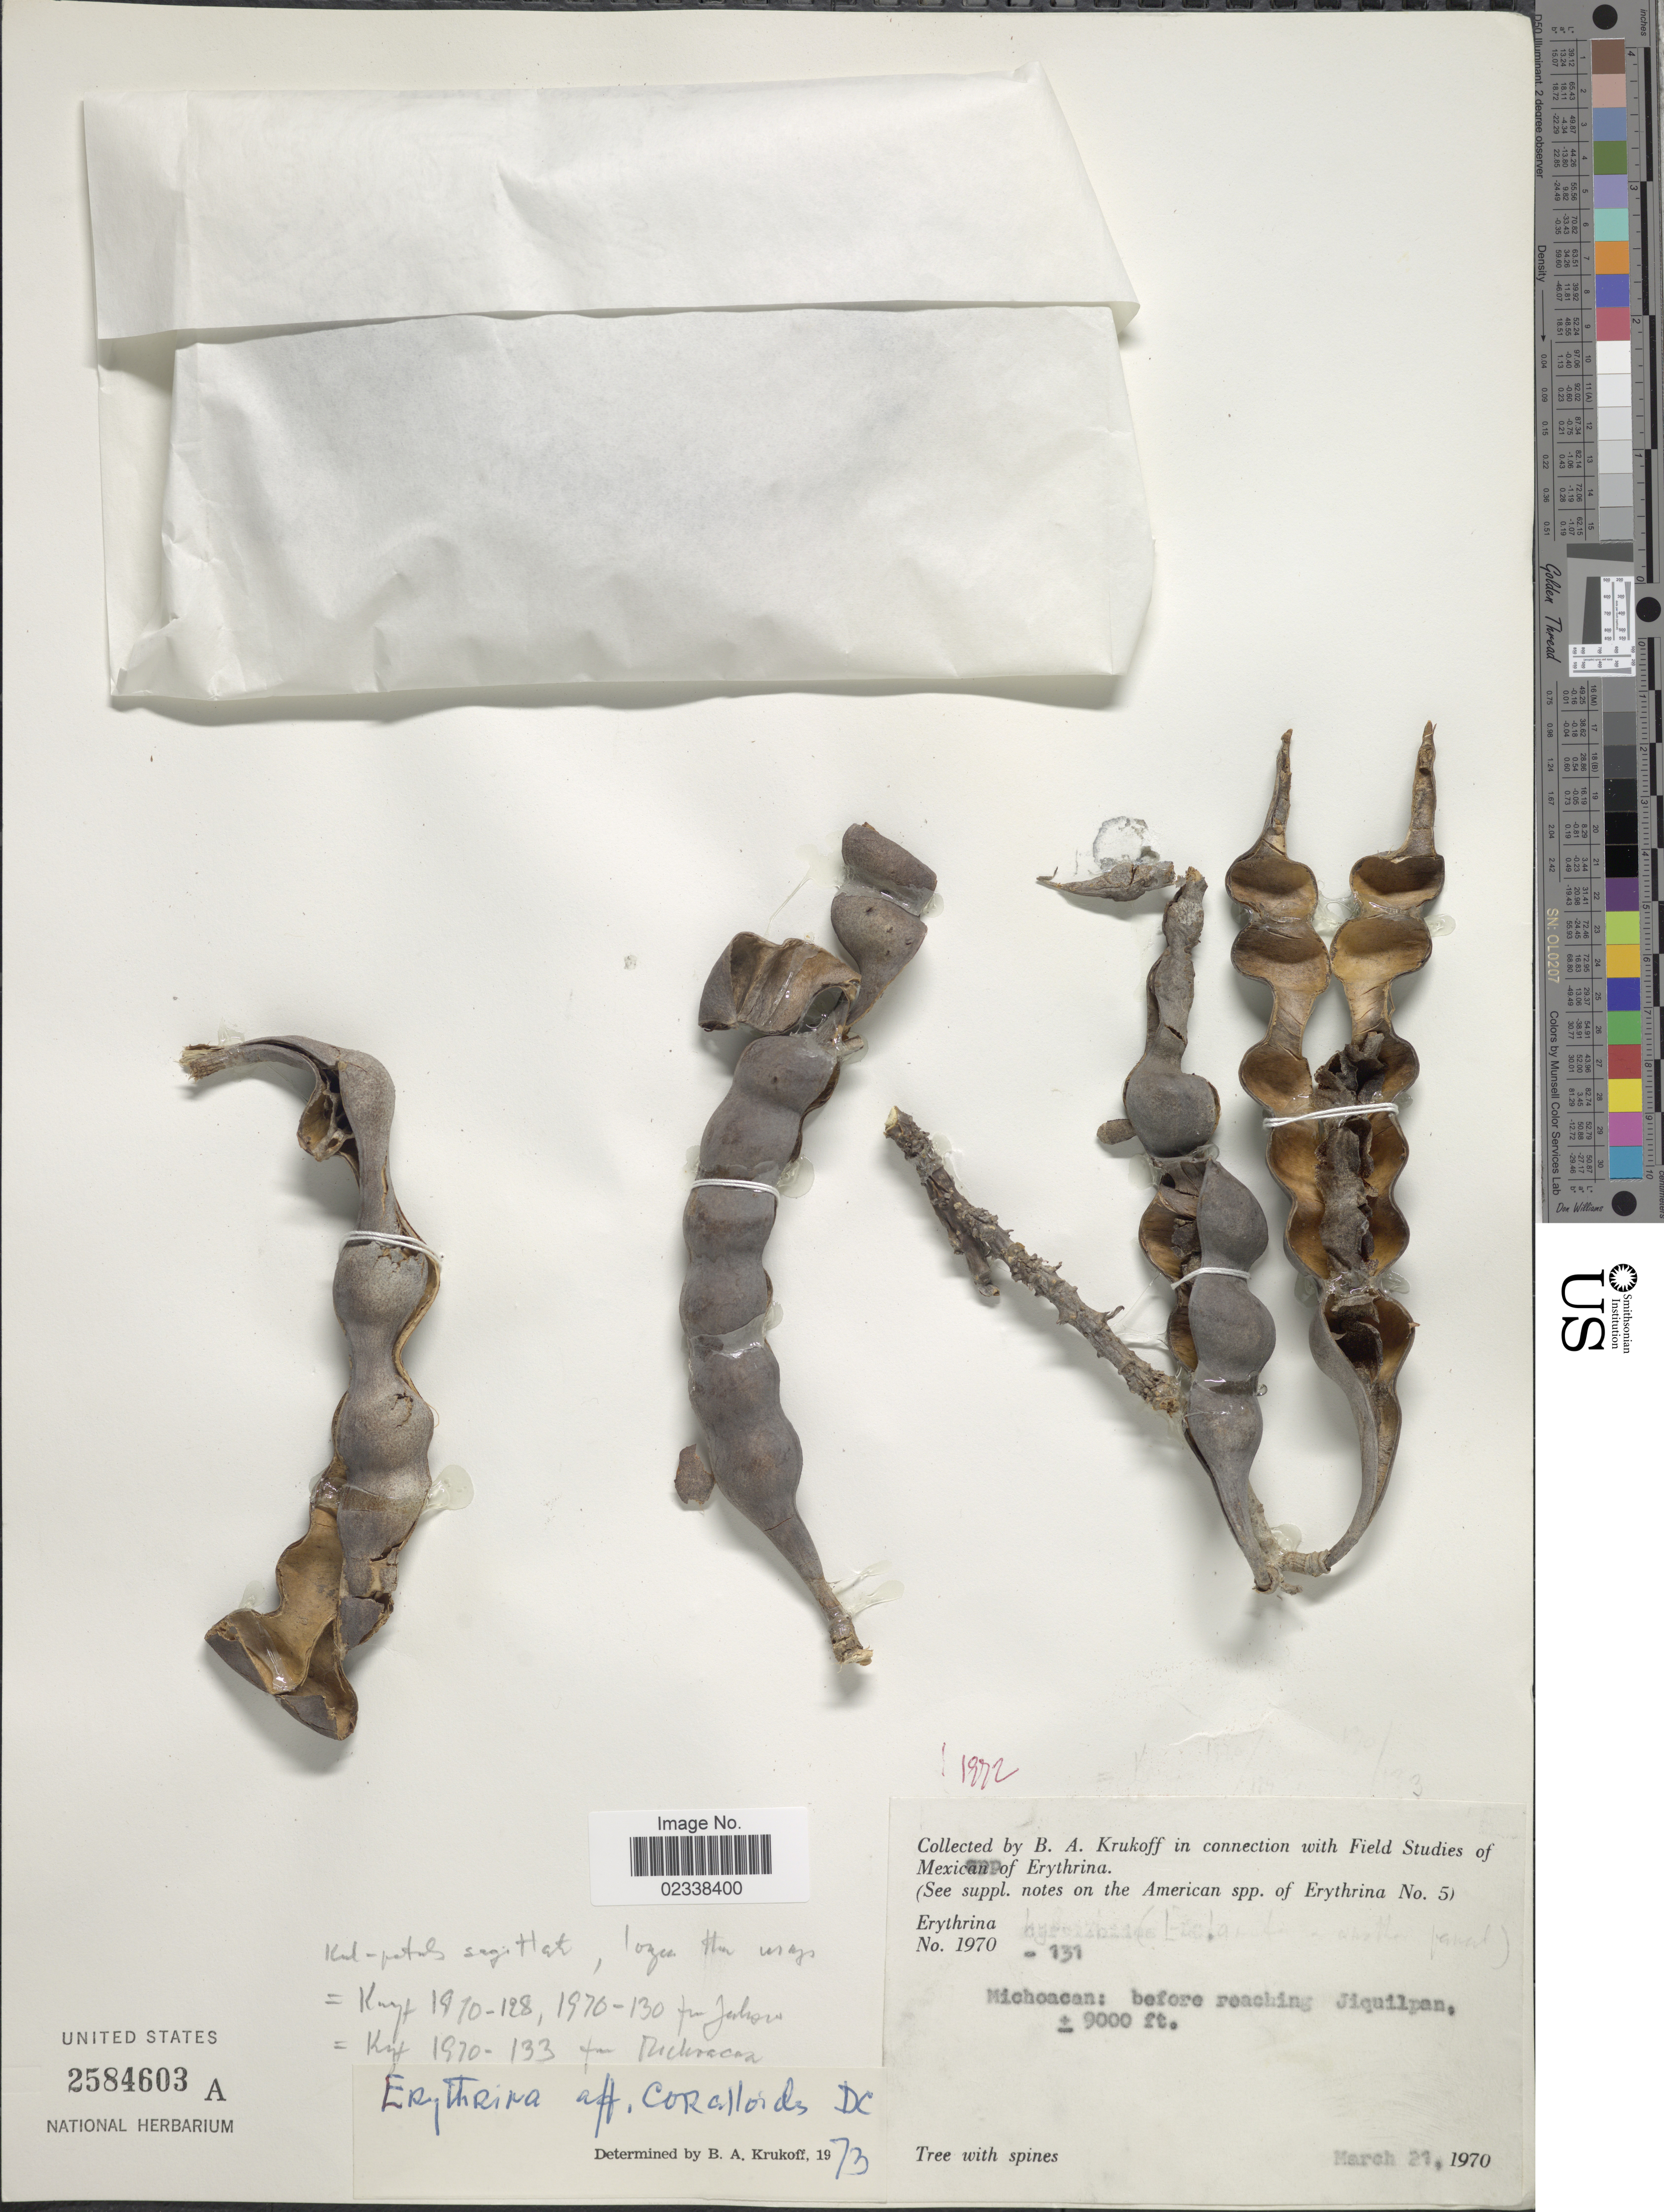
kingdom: Plantae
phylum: Tracheophyta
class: Magnoliopsida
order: Fabales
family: Fabaceae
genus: Erythrina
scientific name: Erythrina coralloides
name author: DC.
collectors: B. A. Krukoff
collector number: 1970-131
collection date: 1970-03-21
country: Mexico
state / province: Michoacán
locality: Before reaching Jiquilpan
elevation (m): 2743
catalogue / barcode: US 2584603A